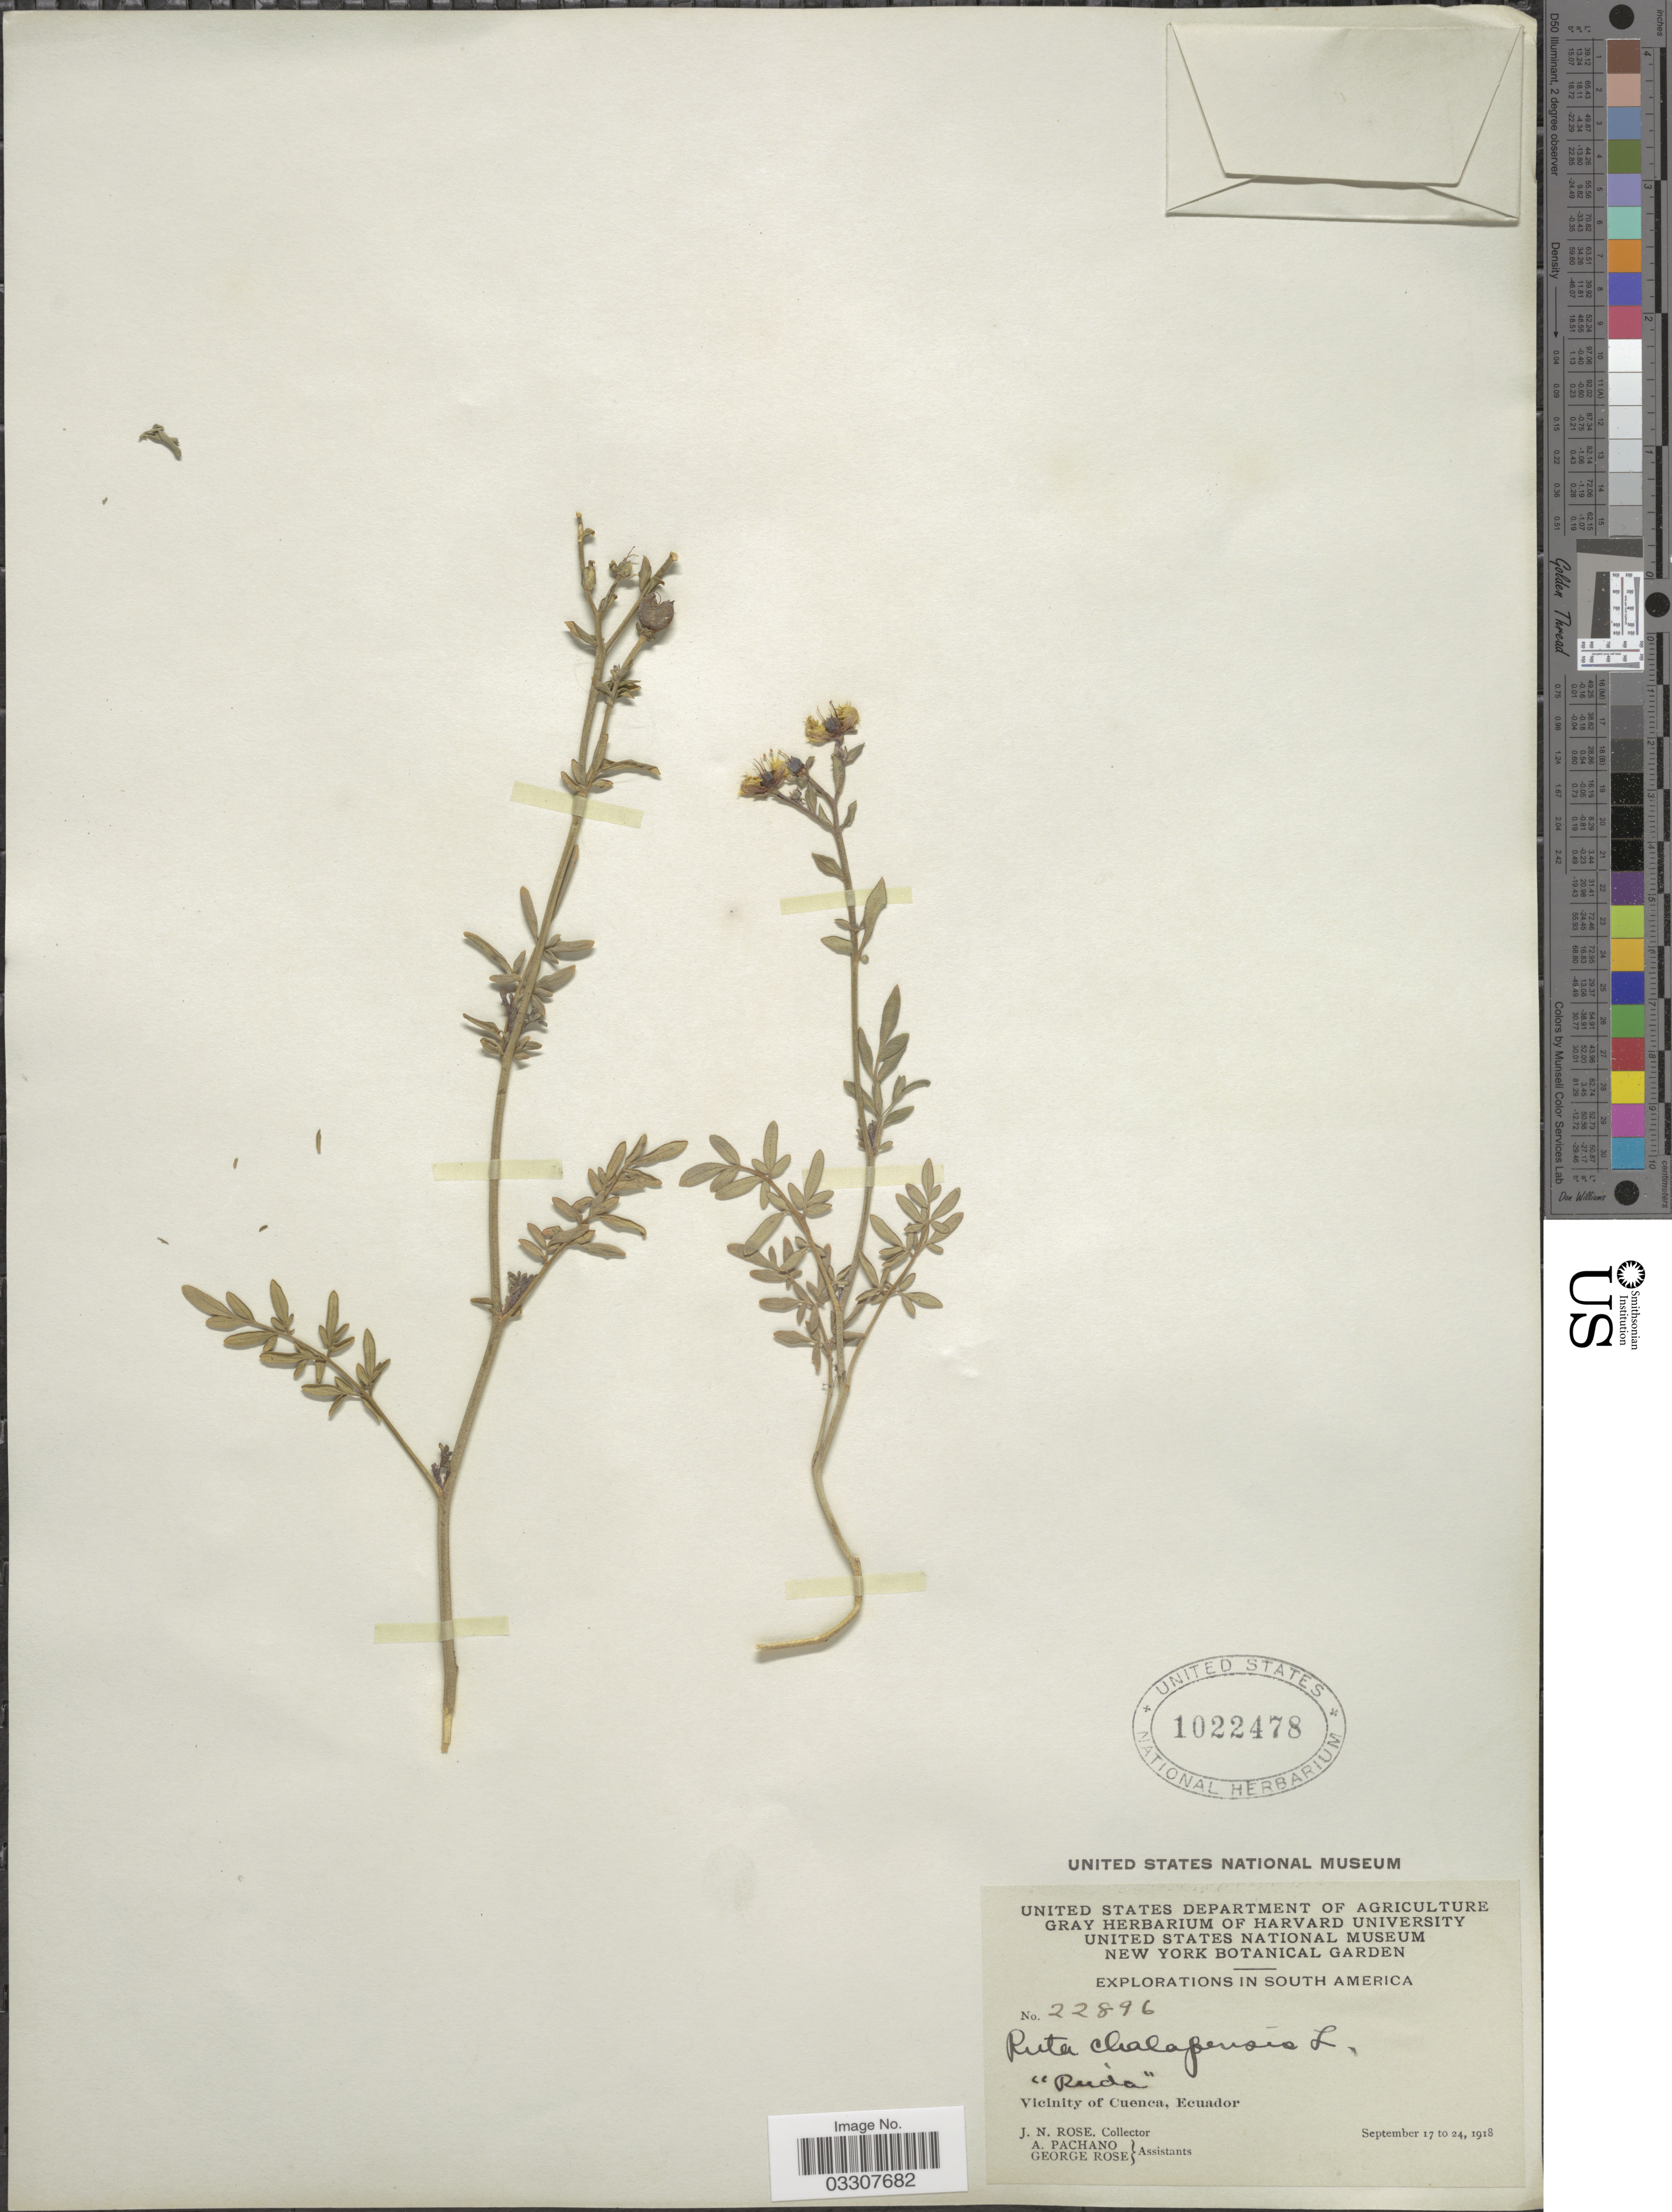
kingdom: Plantae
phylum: Tracheophyta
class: Magnoliopsida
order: Sapindales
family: Rutaceae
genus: Ruta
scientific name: Ruta chalepensis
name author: L.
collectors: J. N. Rose, A. Pachano & G. Rose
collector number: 22896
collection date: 1918-09-17/1918-09-24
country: Ecuador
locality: Vicinity of Cuenca.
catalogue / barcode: US 1022478